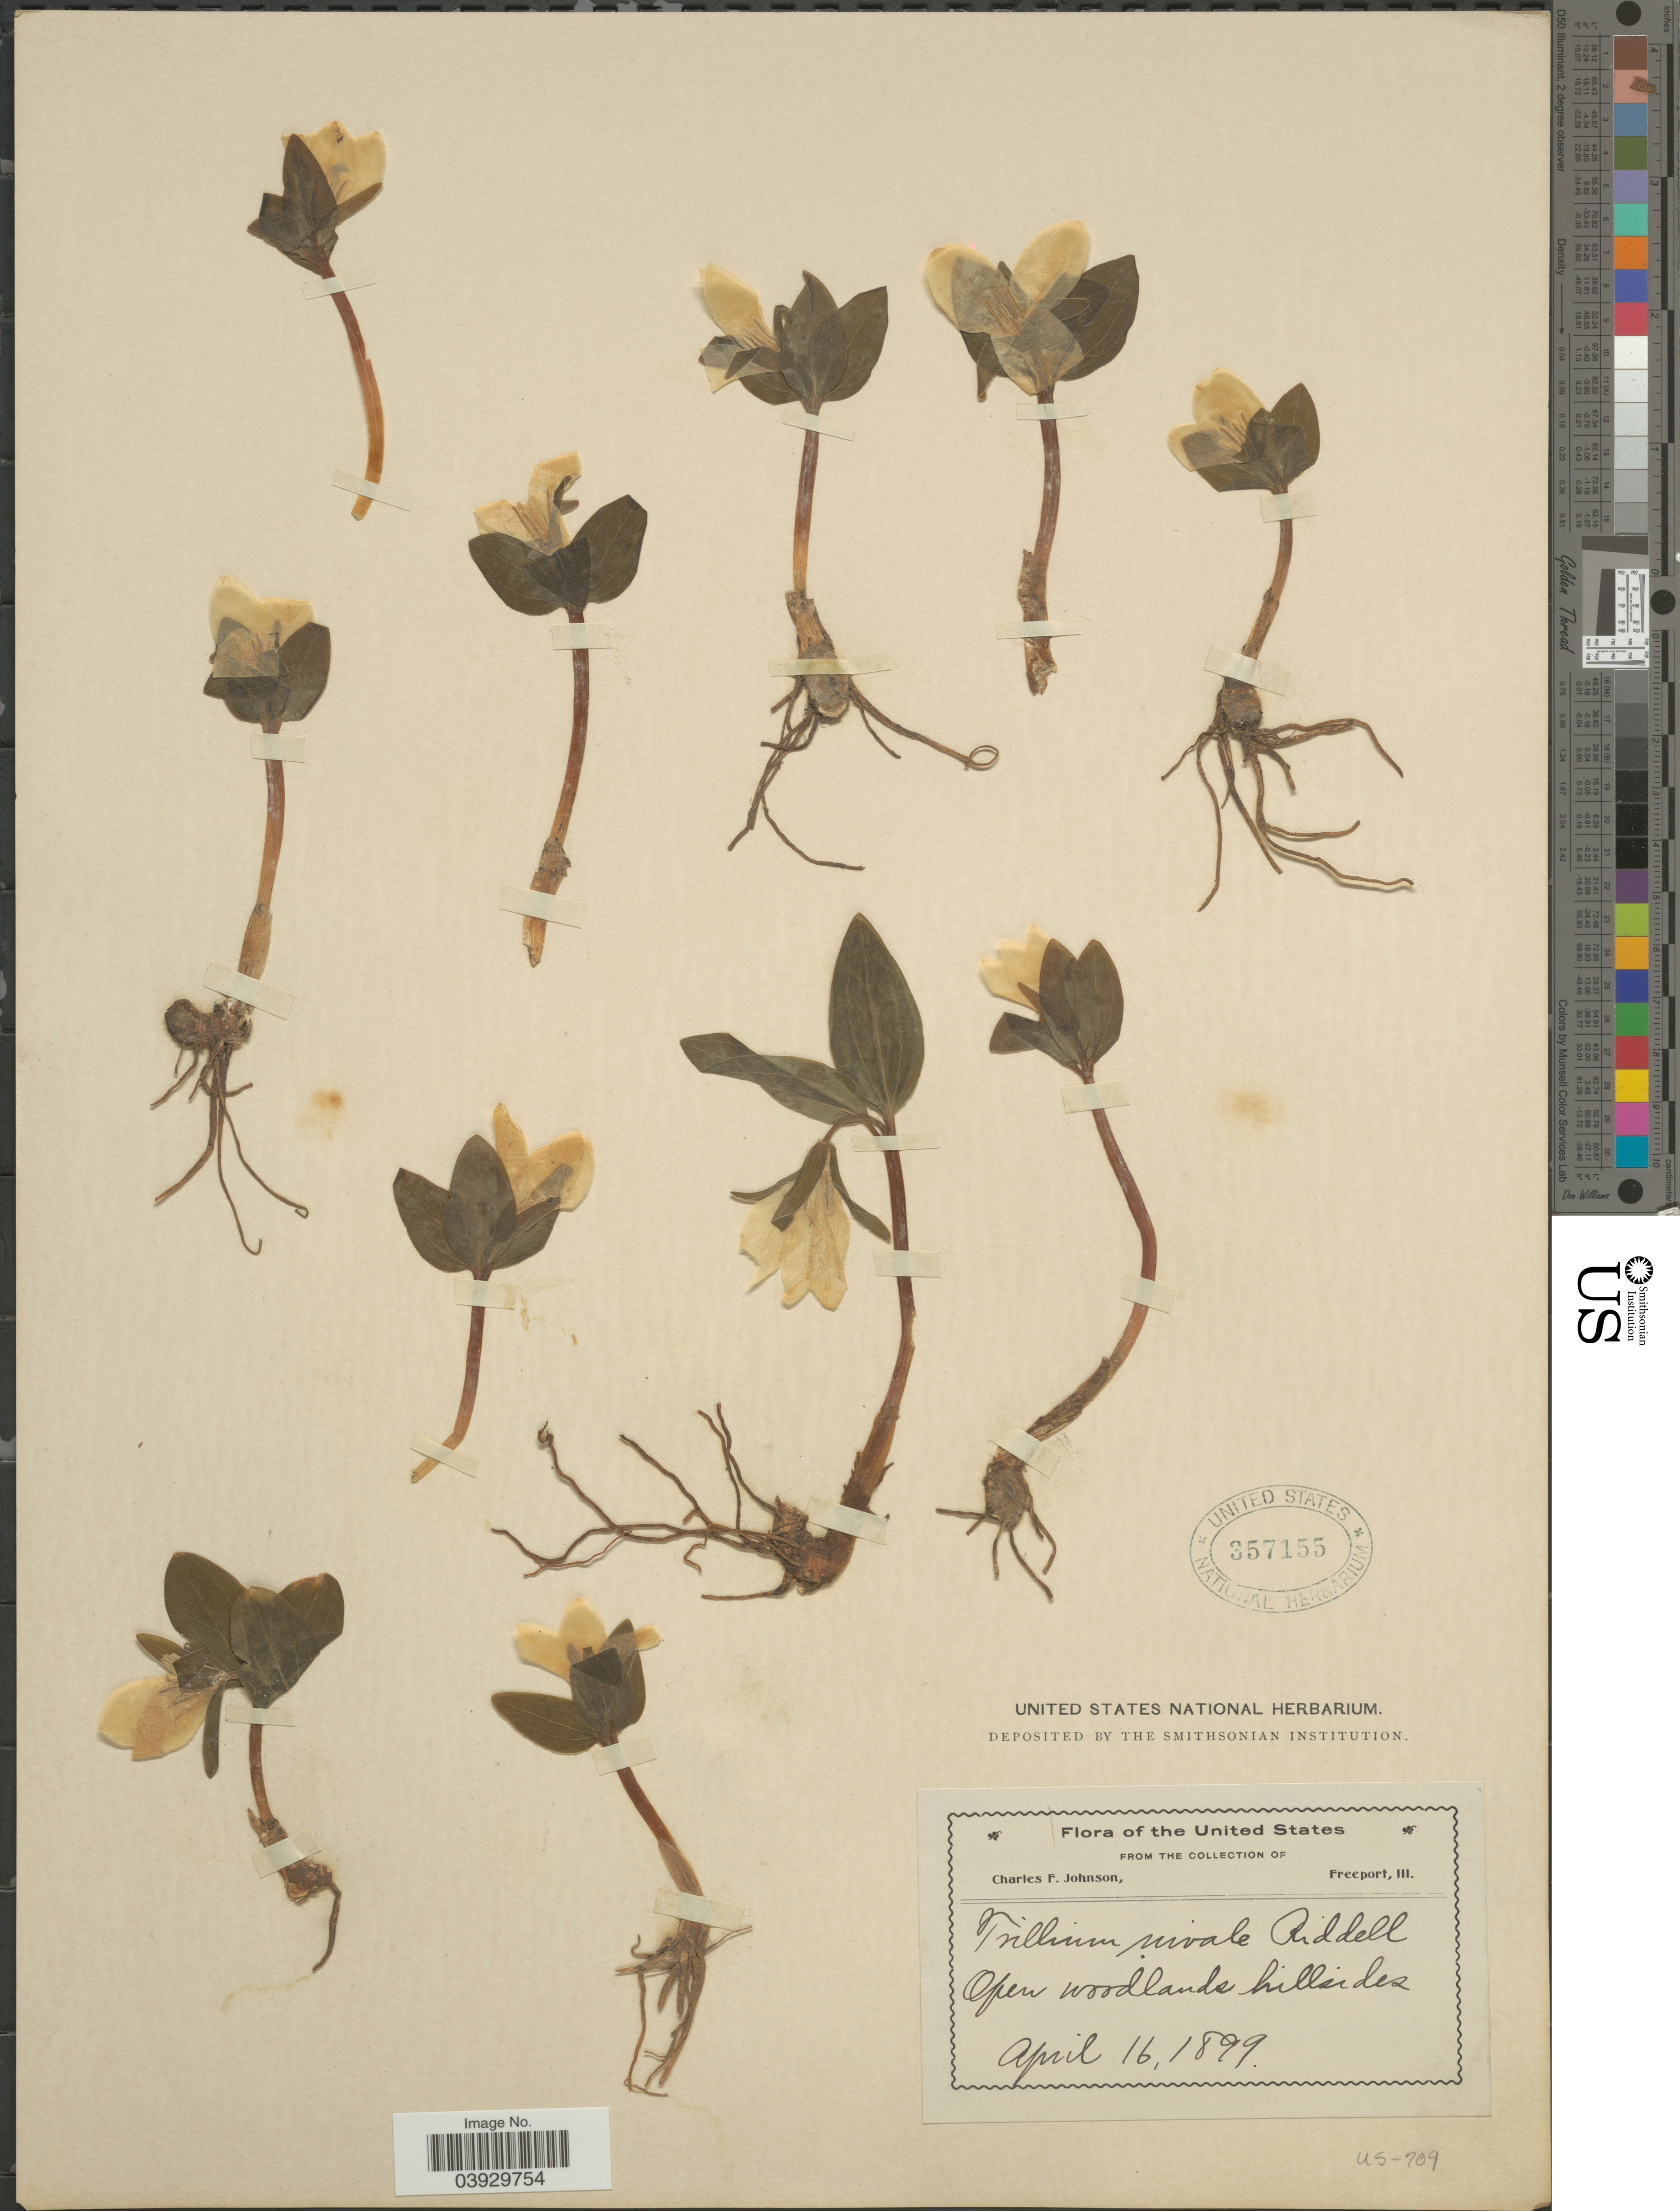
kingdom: Plantae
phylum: Tracheophyta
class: Liliopsida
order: Liliales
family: Melanthiaceae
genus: Trillium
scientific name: Trillium nivale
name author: Riddell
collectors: C. F. Johnson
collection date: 1899-04-16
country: United States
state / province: Illinois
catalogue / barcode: US 357155